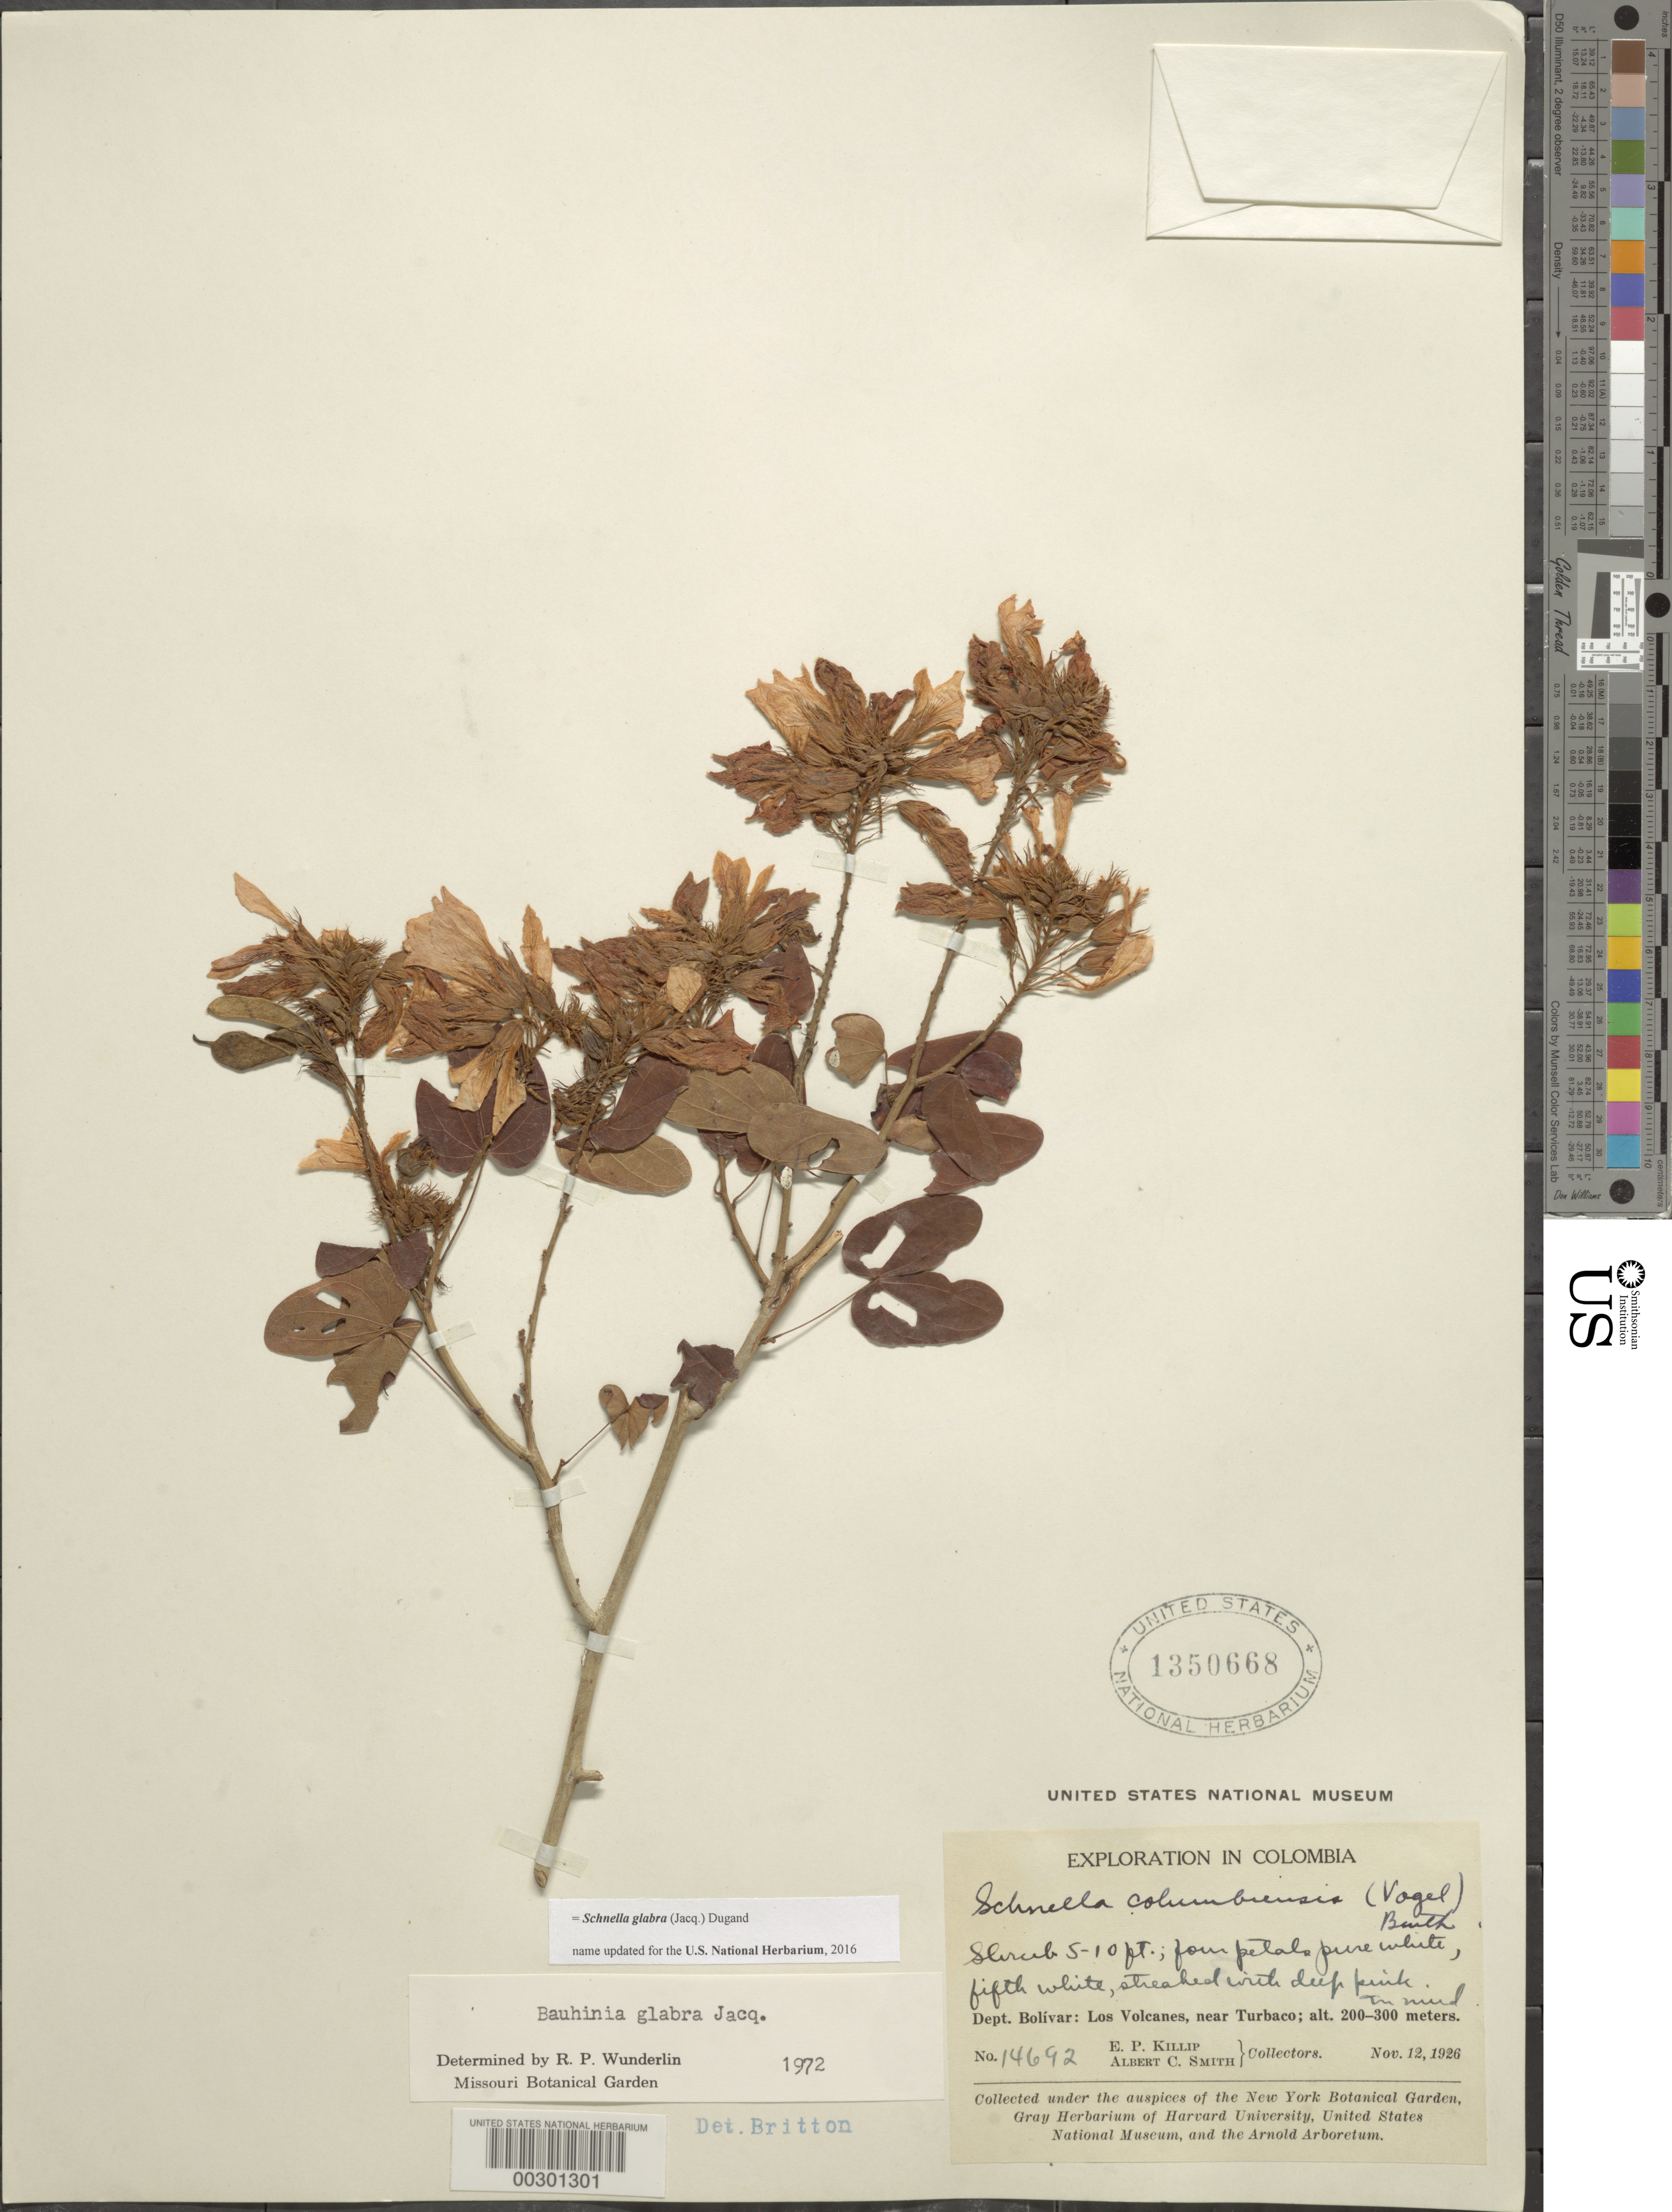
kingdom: Plantae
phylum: Tracheophyta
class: Magnoliopsida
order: Fabales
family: Fabaceae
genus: Schnella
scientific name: Schnella glabra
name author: (Jacq.) Dugand G.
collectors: E. P. Killip & A. C. Smith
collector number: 14692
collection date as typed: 12 Nov 1926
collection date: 1926-11-12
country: Colombia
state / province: Bolívar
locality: Los Volcanes, near Turbaco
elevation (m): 200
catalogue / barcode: US 1350668